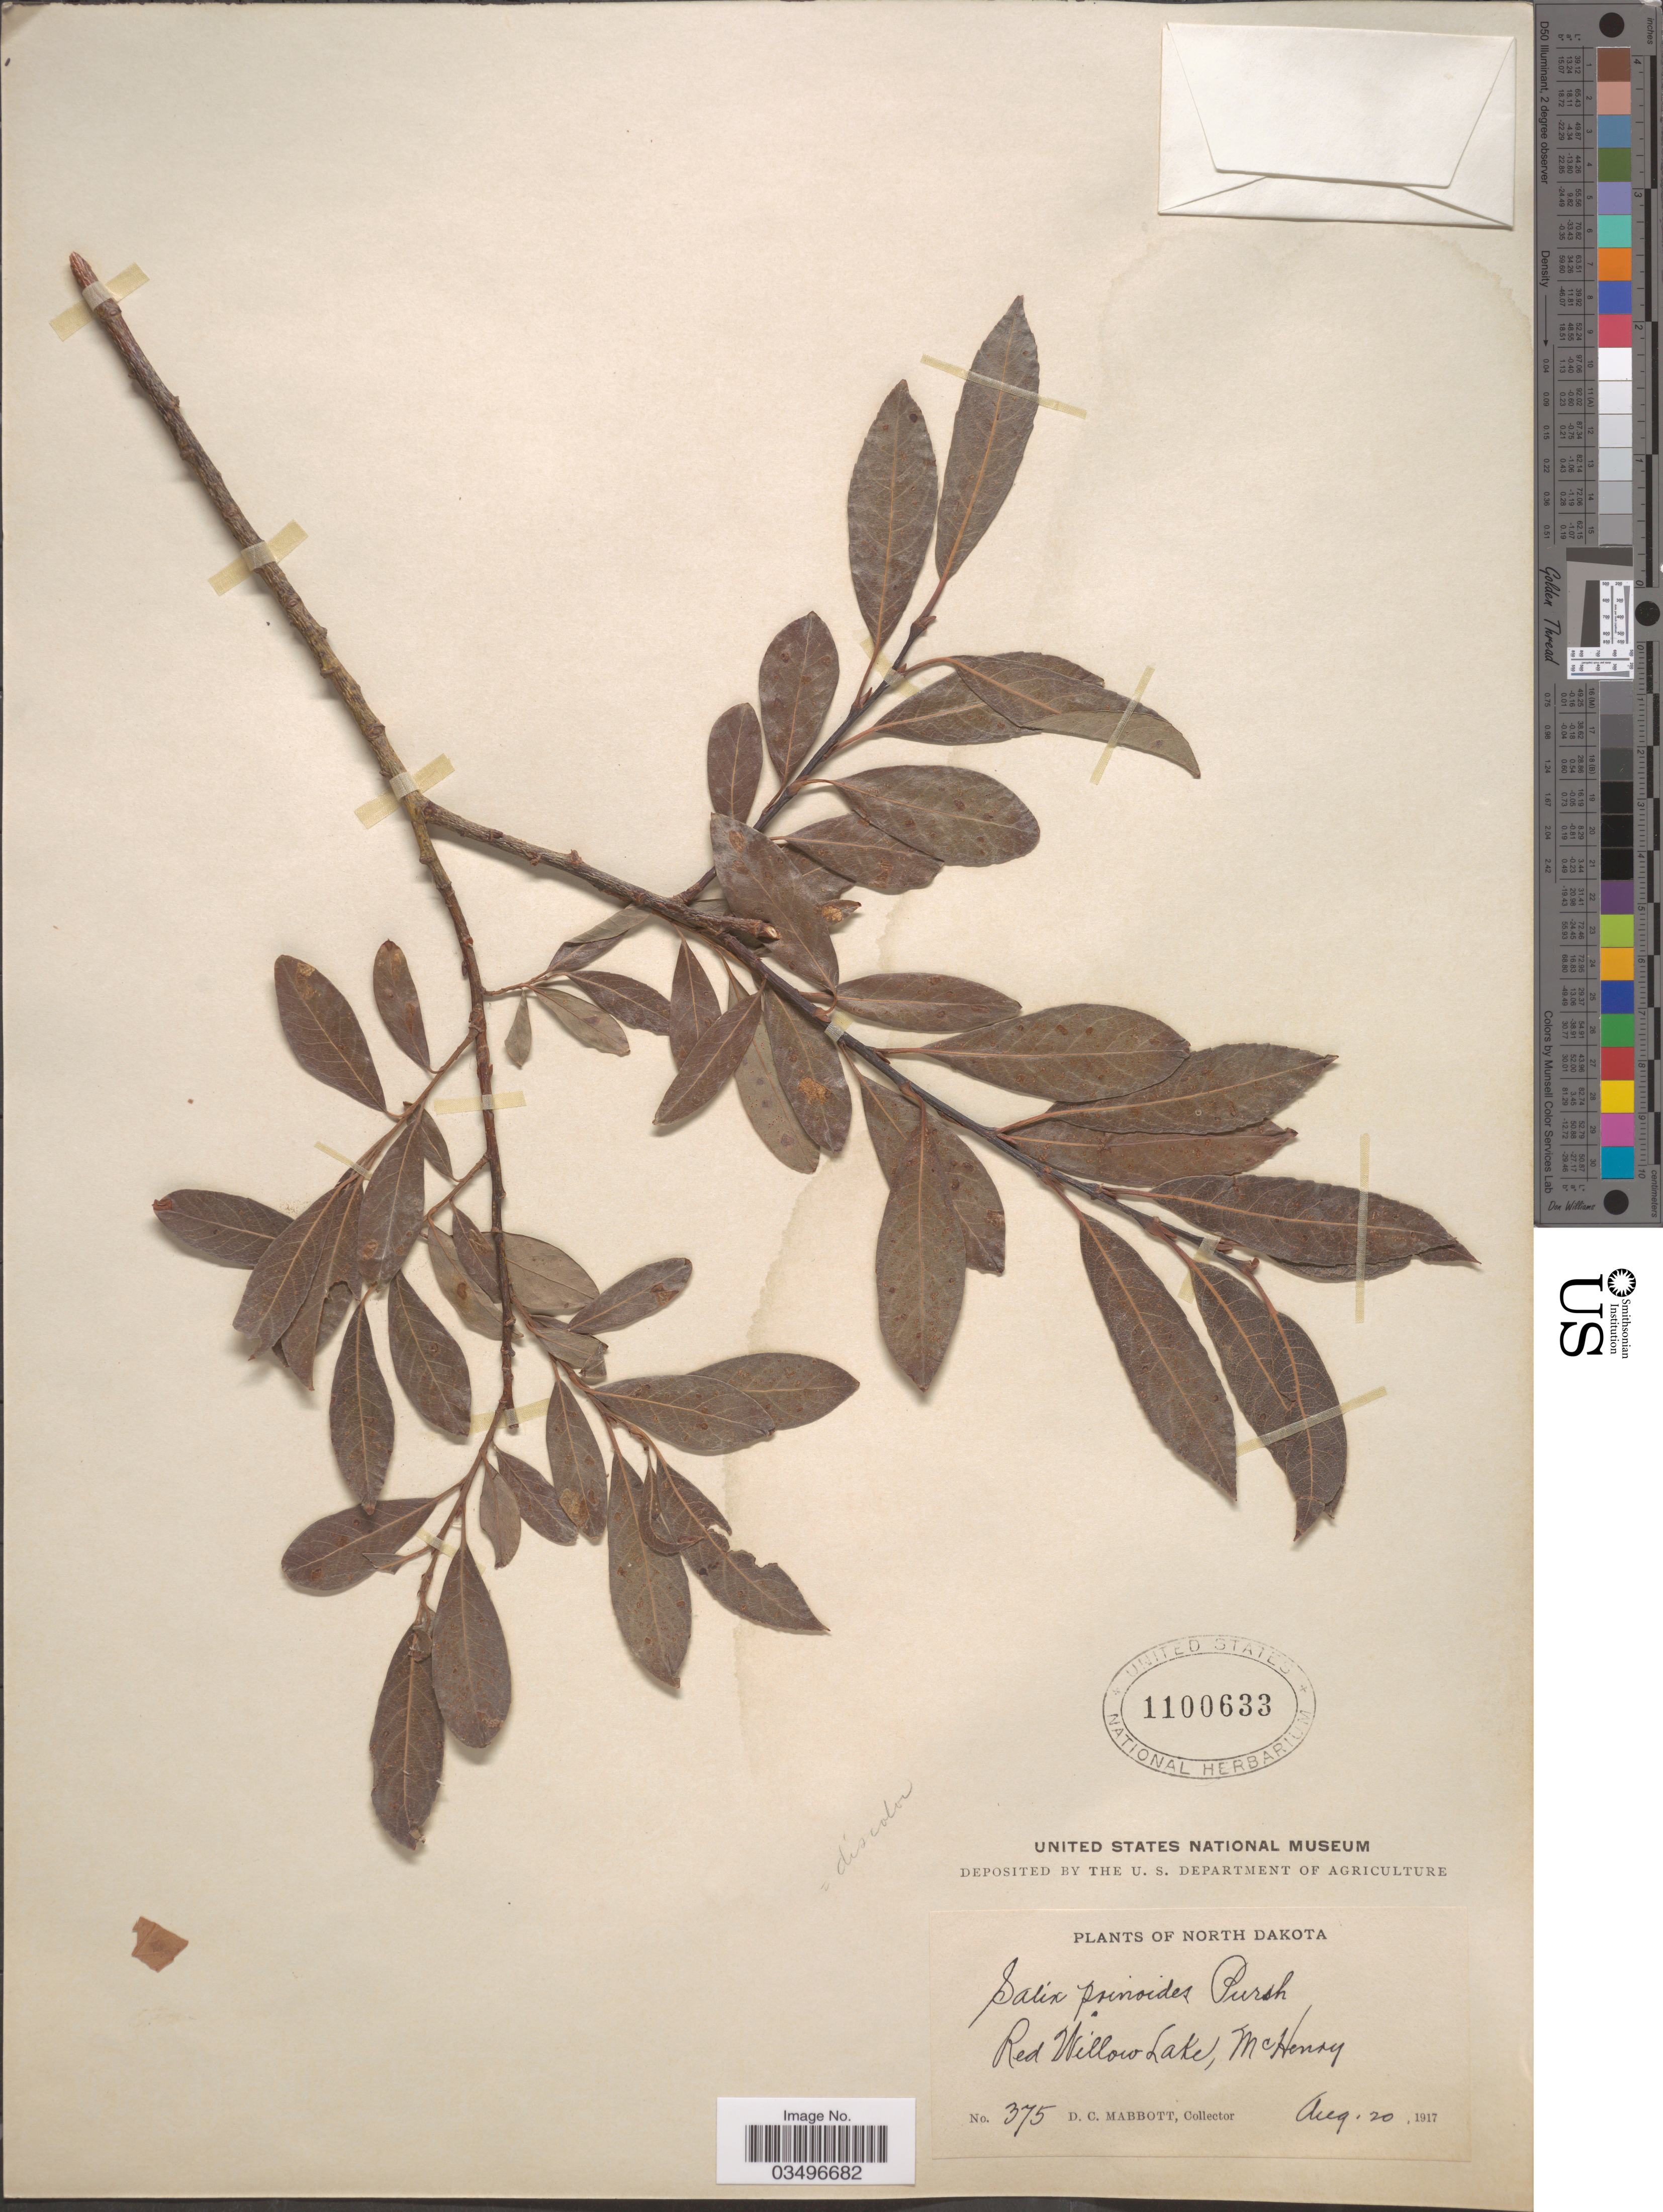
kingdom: Plantae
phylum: Tracheophyta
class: Magnoliopsida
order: Malpighiales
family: Salicaceae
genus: Salix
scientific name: Salix discolor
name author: Muhl.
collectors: D. Mabbott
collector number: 375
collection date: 1917-08-20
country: United States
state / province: North Dakota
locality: Red Willow Lake, McHenry.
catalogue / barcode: US 1100633